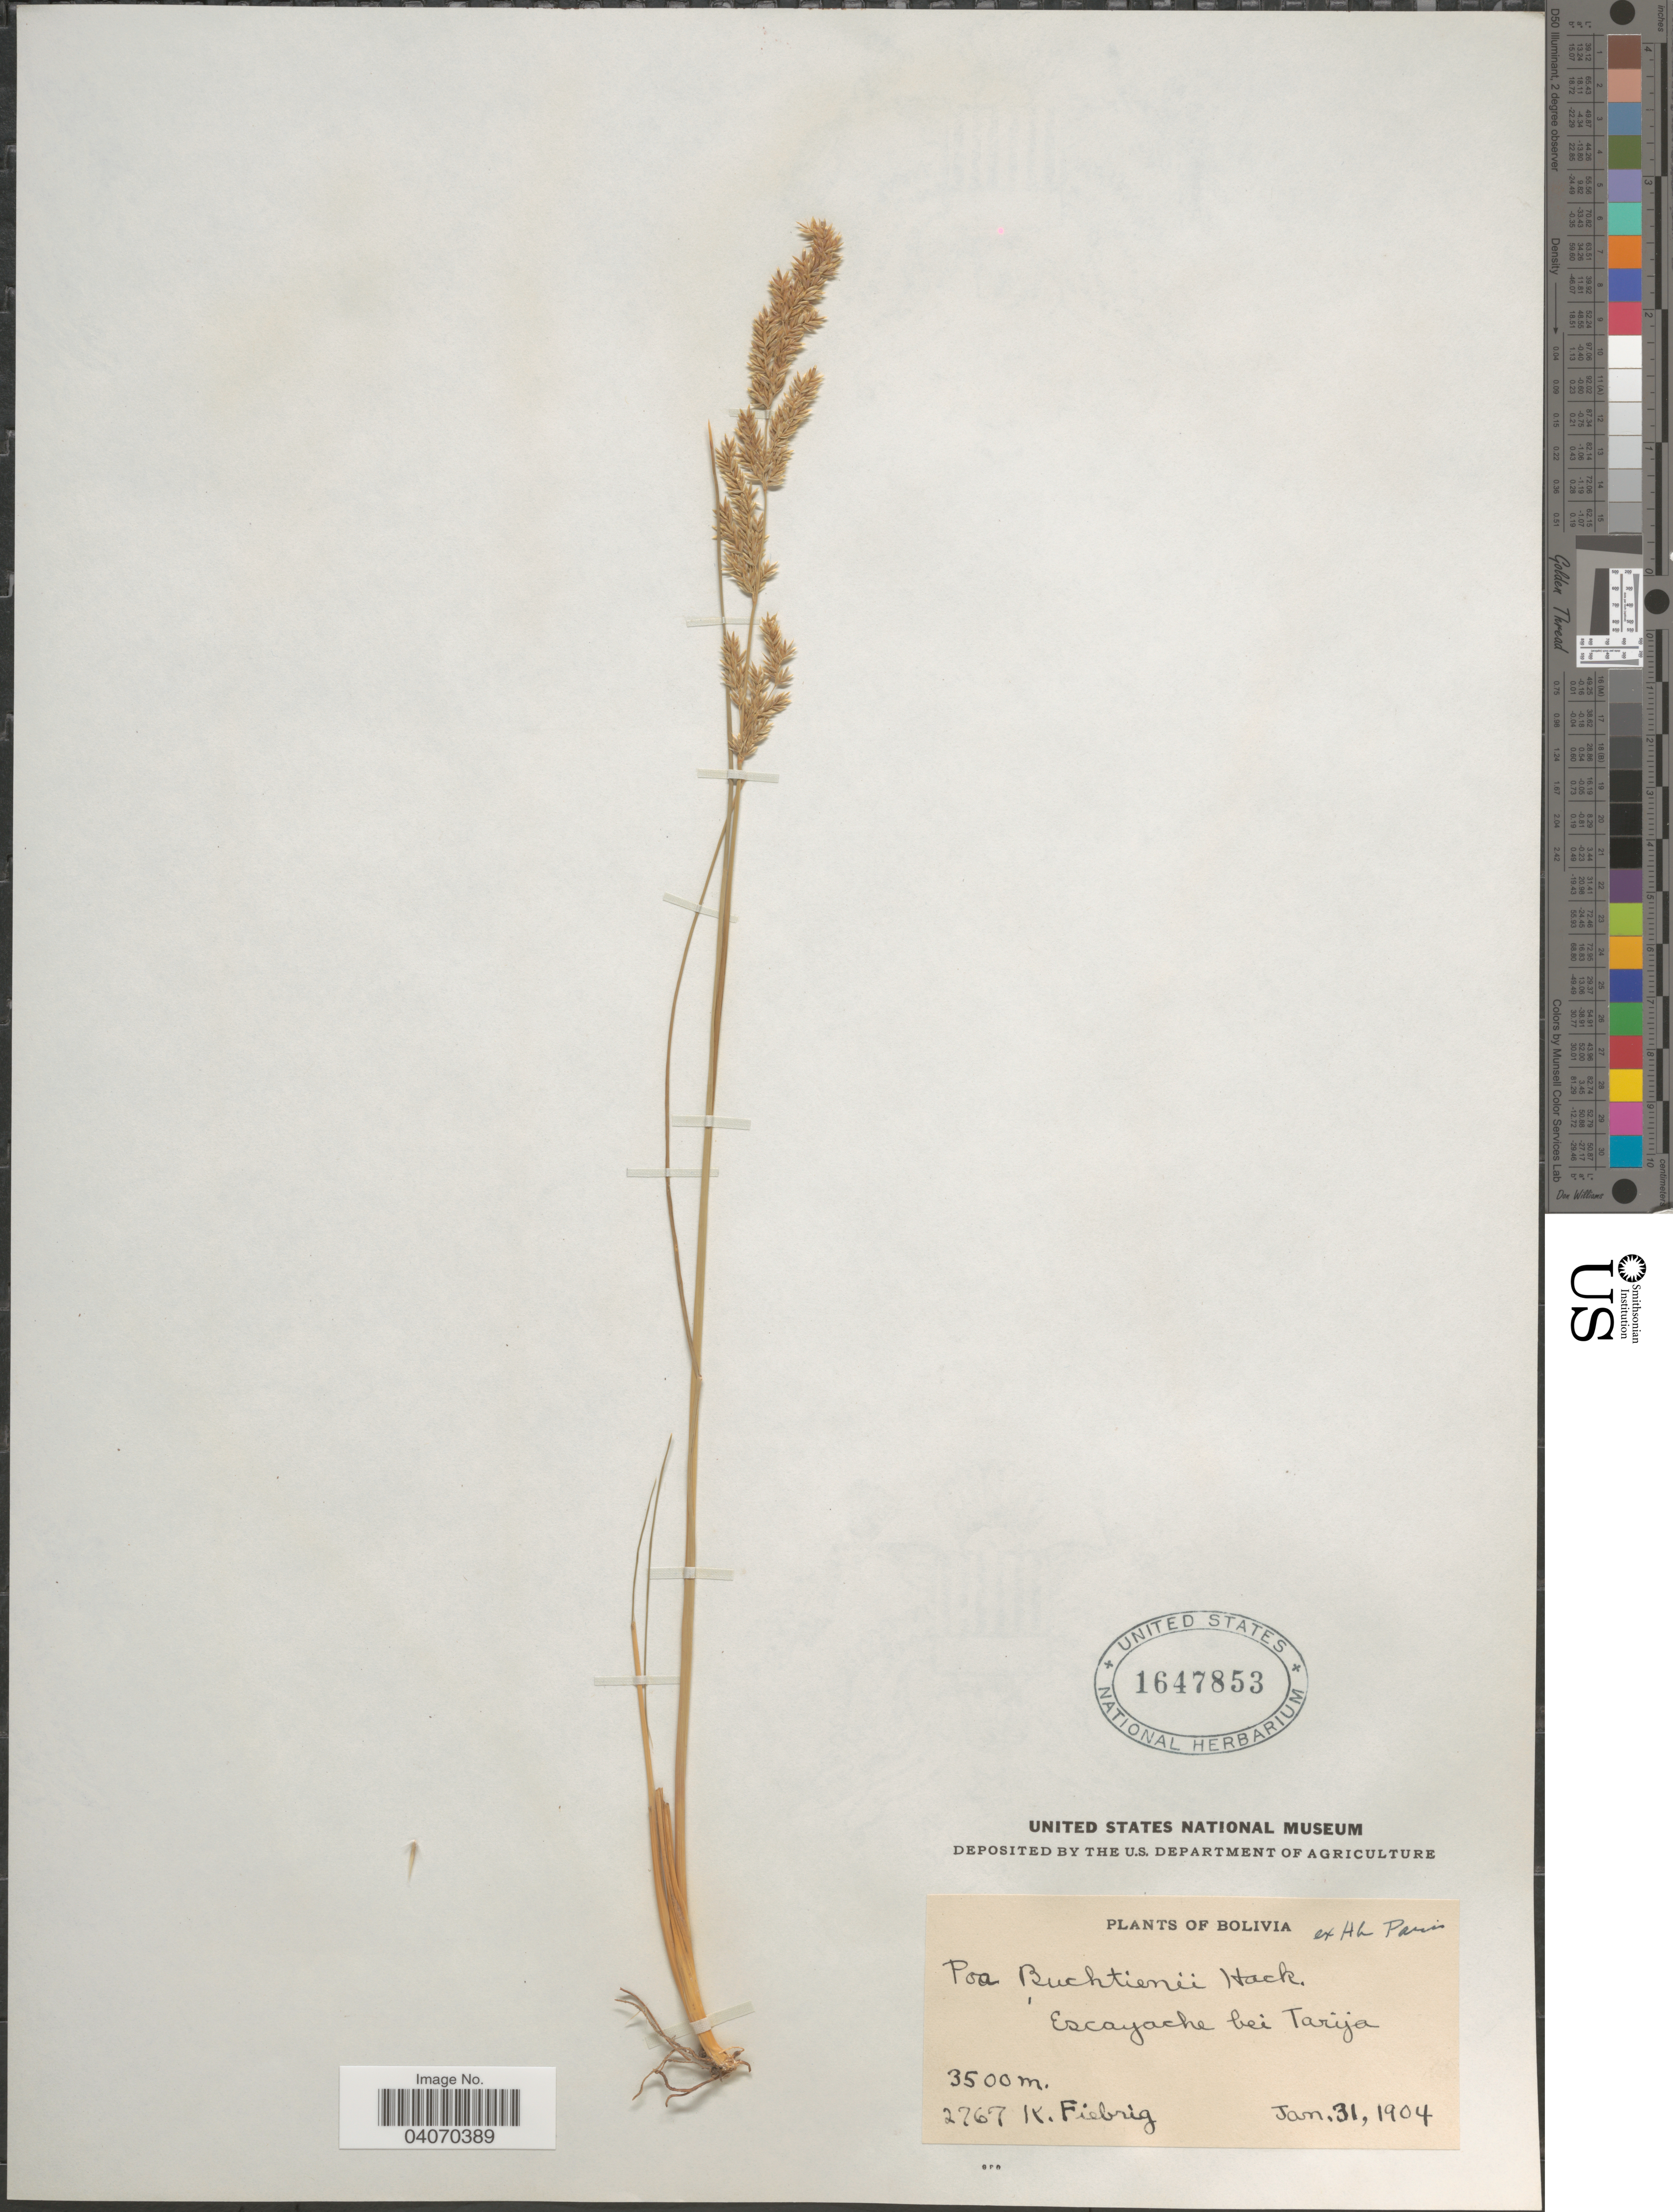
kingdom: Plantae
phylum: Tracheophyta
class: Liliopsida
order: Poales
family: Poaceae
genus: Poa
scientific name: Poa calchaquiensis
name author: Hack.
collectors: K. Fiebrig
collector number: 2767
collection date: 1904-01-31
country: Bolivia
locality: Escayache bei Tarija.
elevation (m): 3500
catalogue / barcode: US 1647853